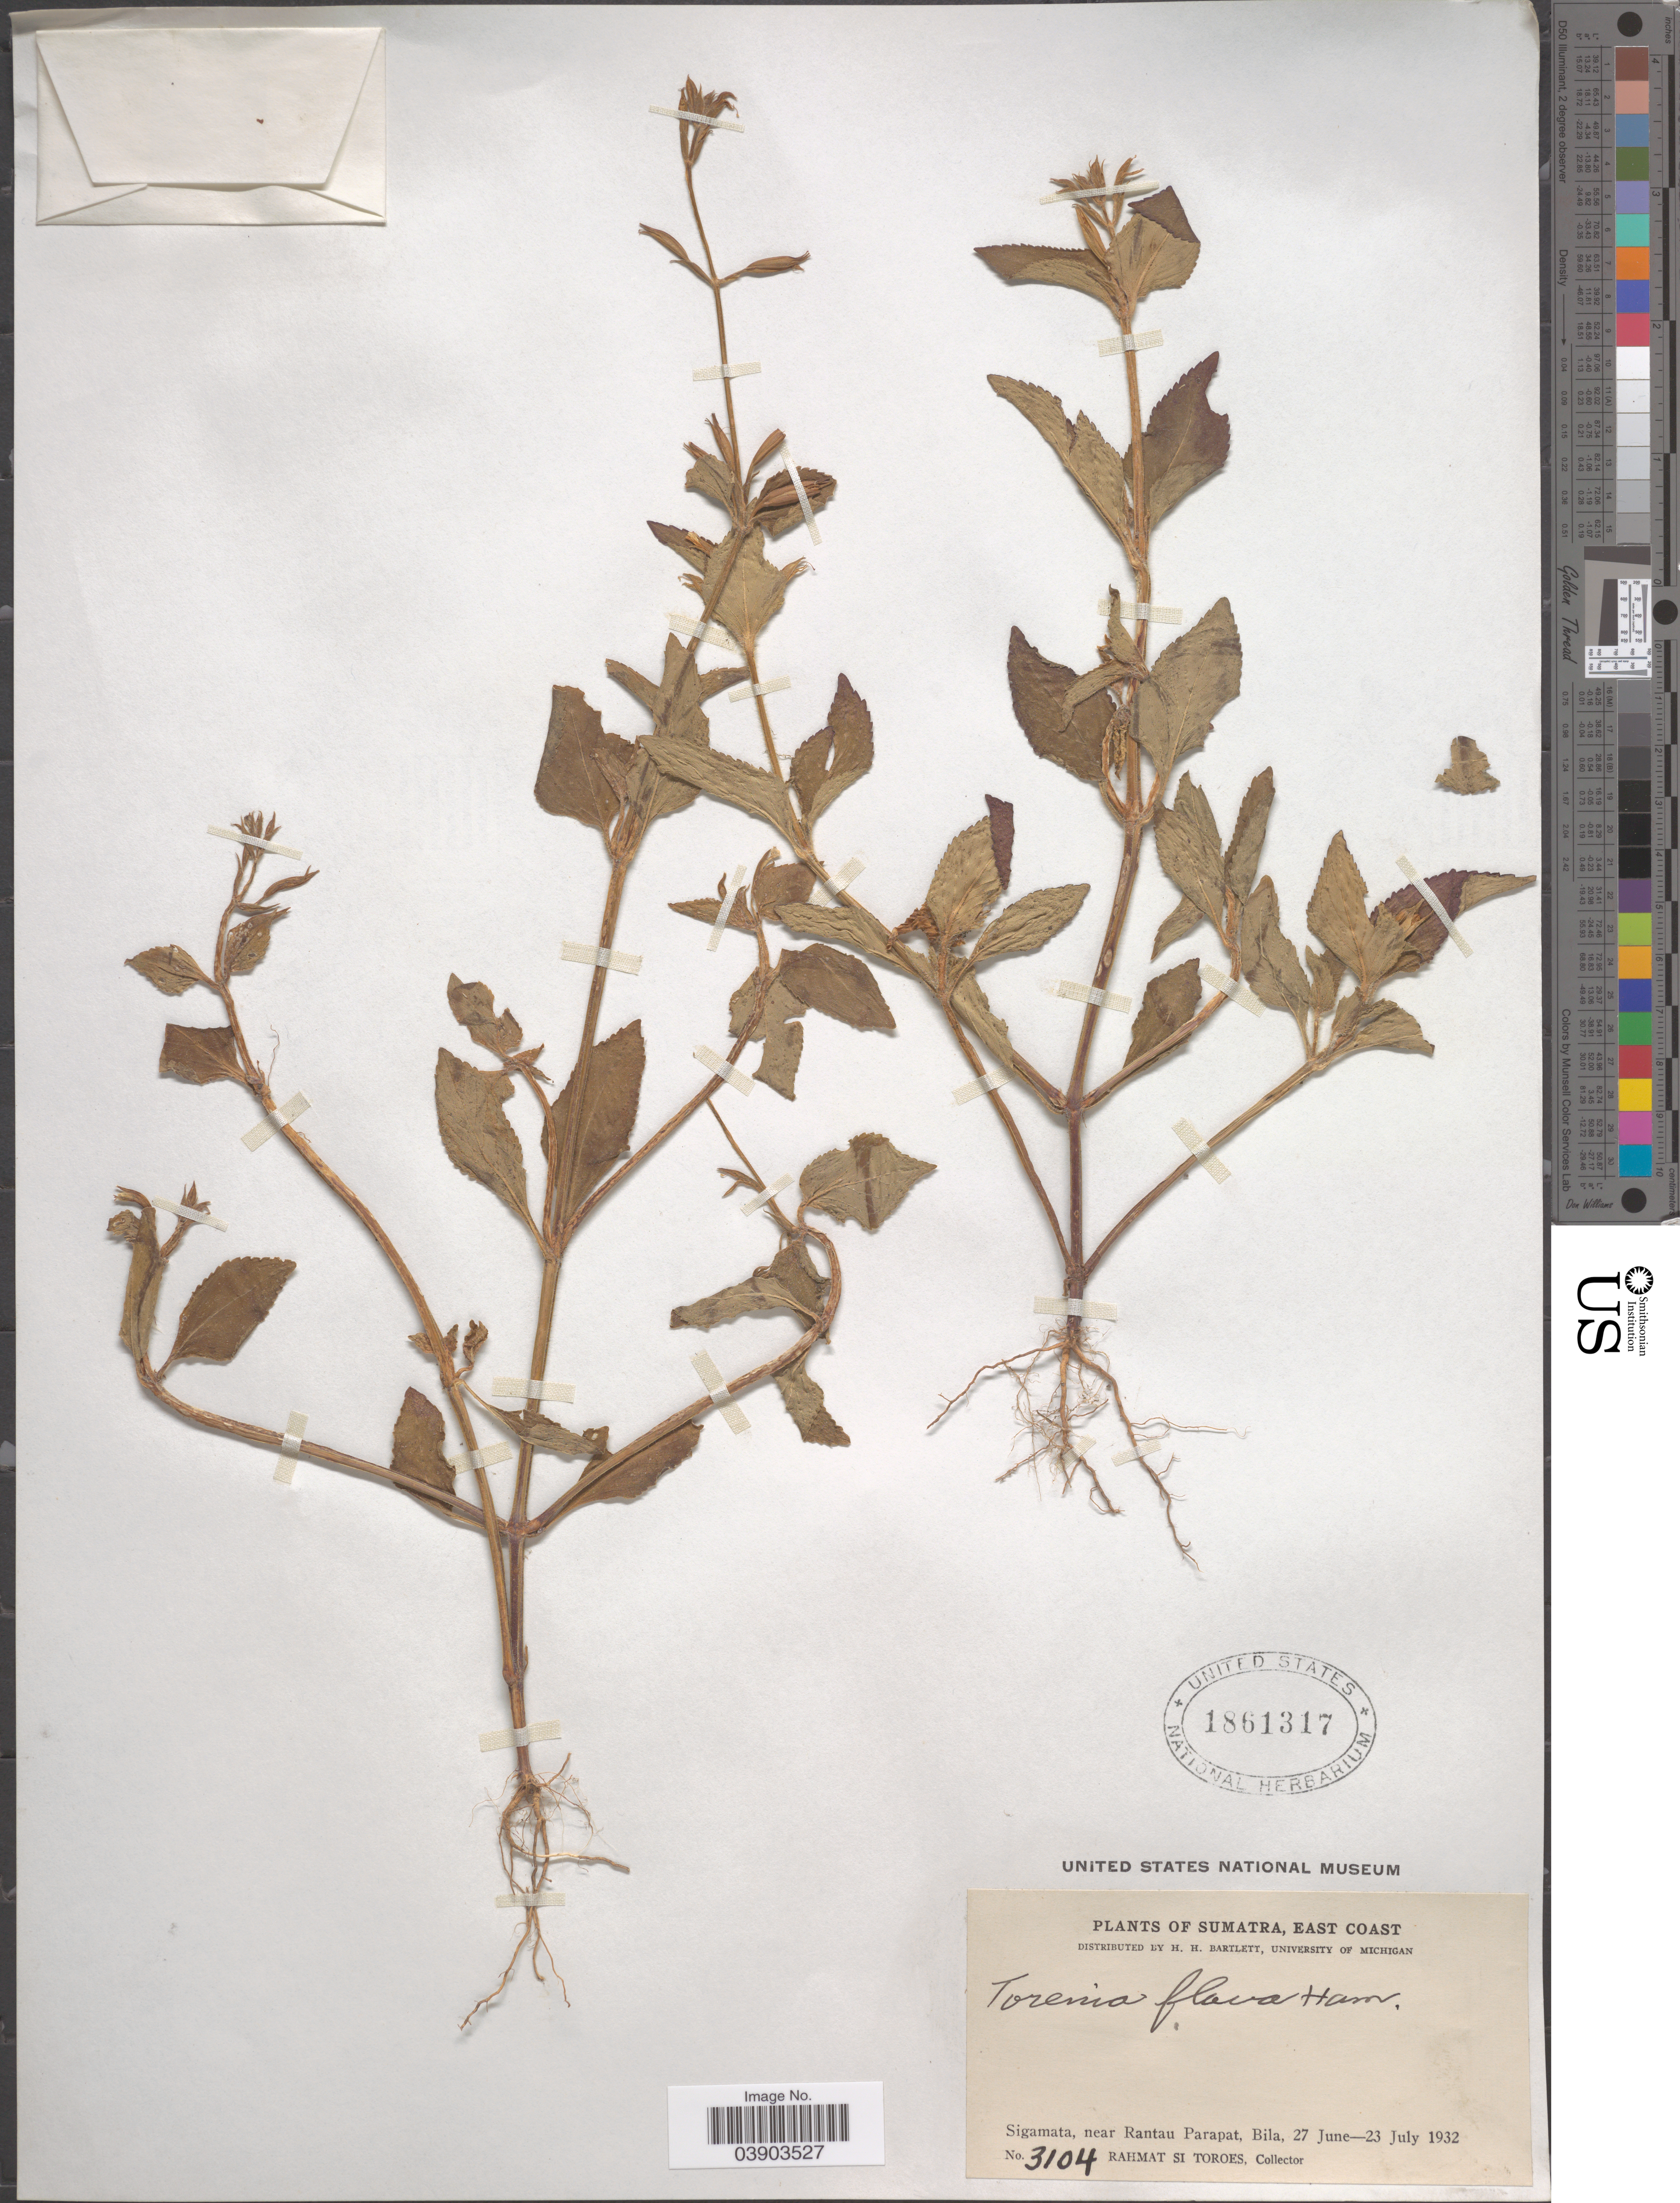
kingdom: Plantae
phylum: Tracheophyta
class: Magnoliopsida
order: Lamiales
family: Linderniaceae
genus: Torenia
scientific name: Torenia flava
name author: Ham.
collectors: Rahmat Si Boeea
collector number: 3104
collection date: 1932-06-27/1932-07-23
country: Indonesia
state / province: Sumatra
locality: East Coast. Sigamata, near Rantau Parapat, Bila.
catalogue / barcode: US 1861317